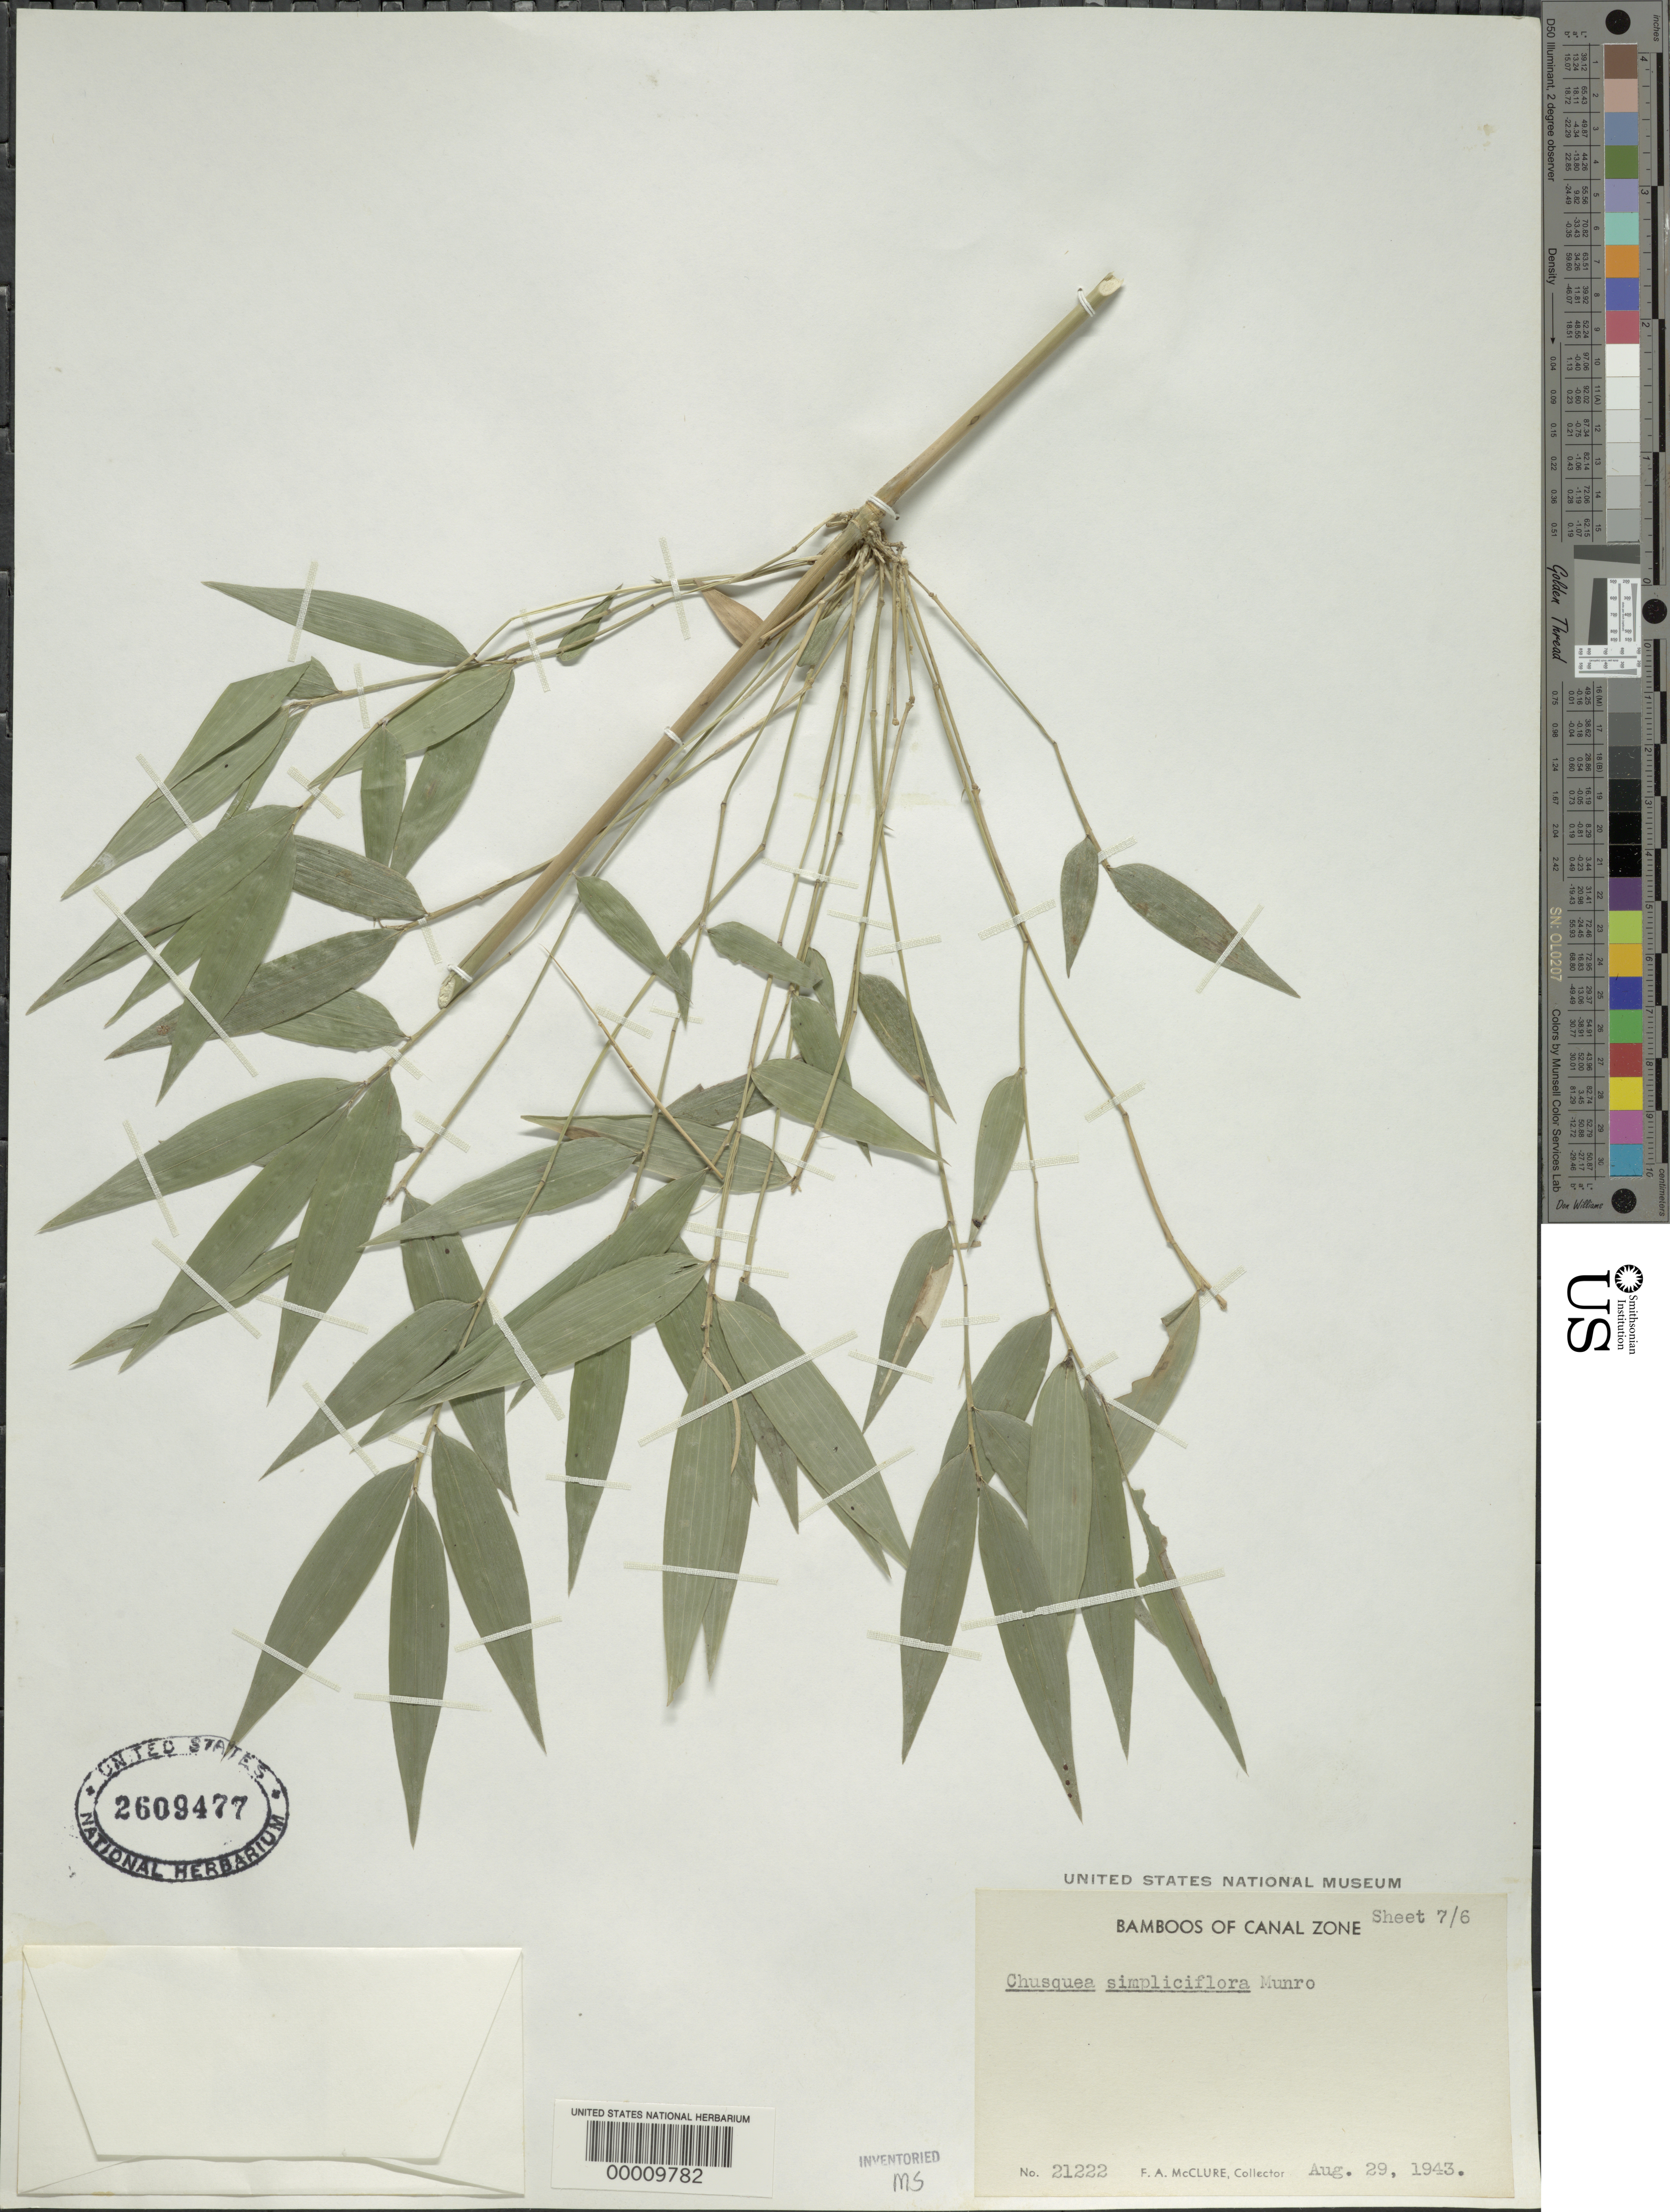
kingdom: Plantae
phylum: Tracheophyta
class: Liliopsida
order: Poales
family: Poaceae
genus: Chusquea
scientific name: Chusquea simpliciflora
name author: Munro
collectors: F. A. McClure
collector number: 21222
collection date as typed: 29 Aug 1943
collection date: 1943-08-29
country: Panama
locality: Esperimental Gardens-summit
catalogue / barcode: US 2609477